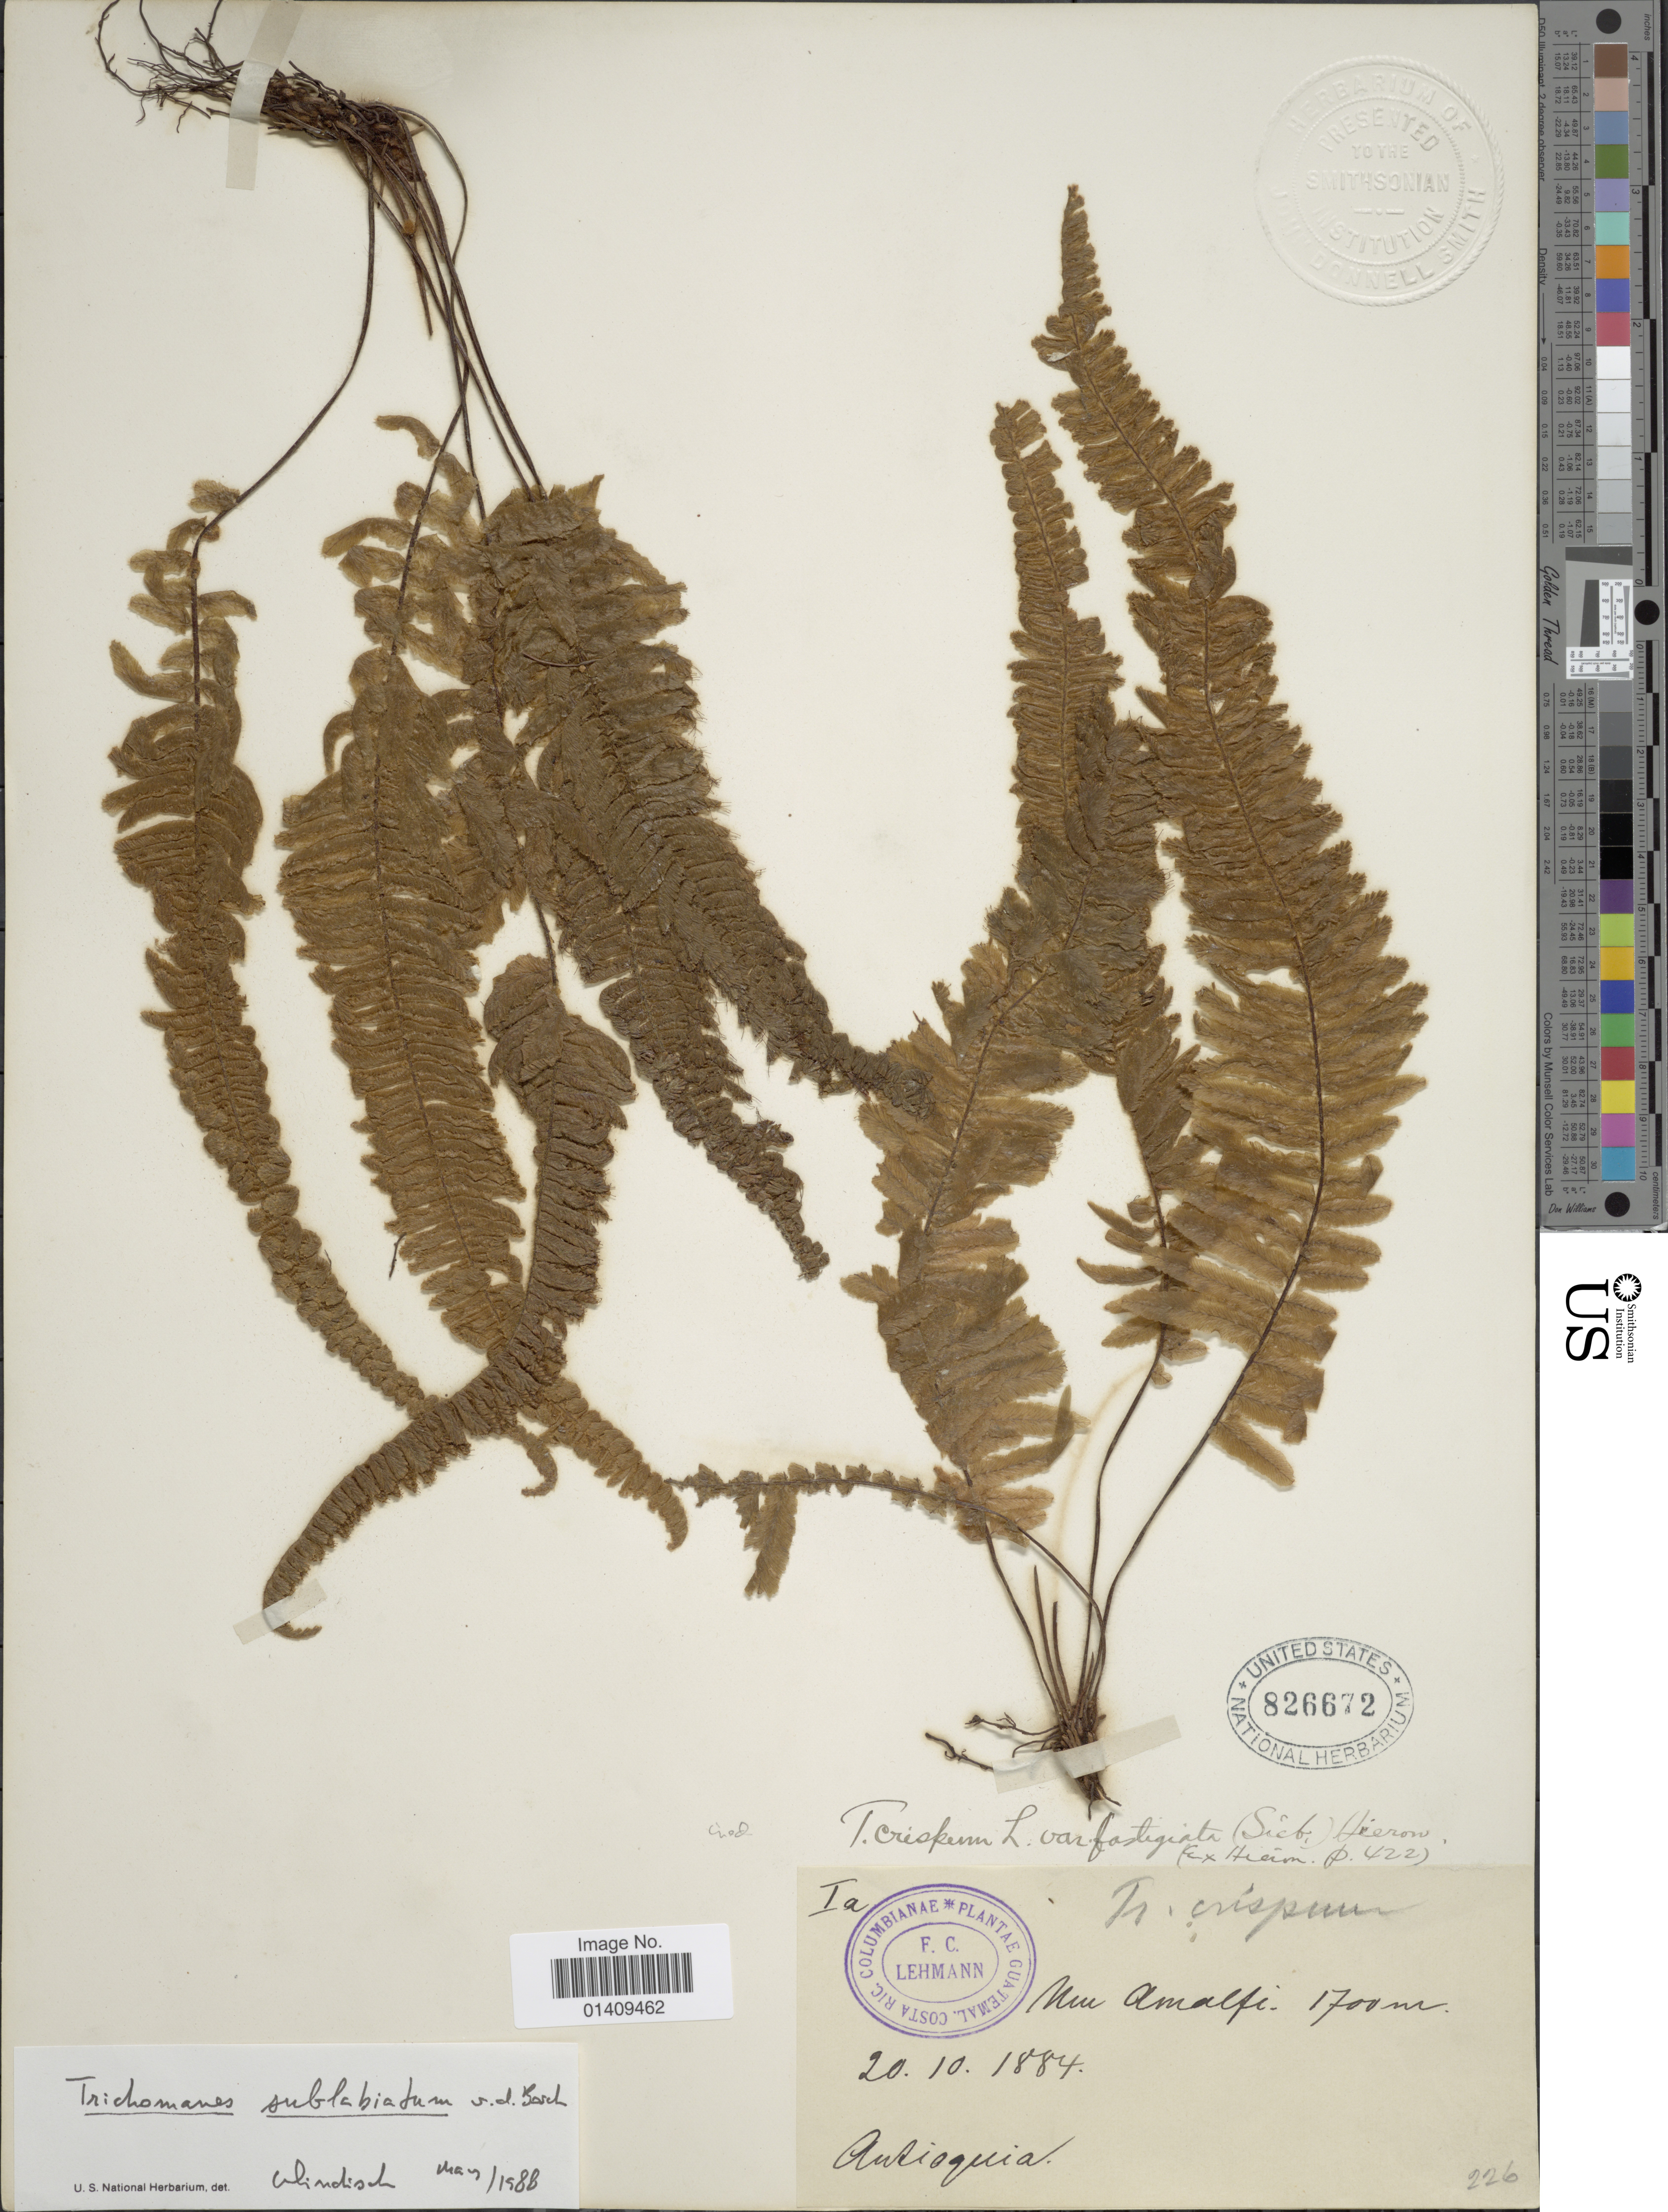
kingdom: Plantae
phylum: Tracheophyta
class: Polypodiopsida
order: Hymenophyllales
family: Hymenophyllaceae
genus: Trichomanes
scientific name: Trichomanes sublabiatum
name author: Bosch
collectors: F. C. Lehmann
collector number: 226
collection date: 1884-10-20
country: Colombia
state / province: Antioquia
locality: Amalfi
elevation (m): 1700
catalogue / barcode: US 826672